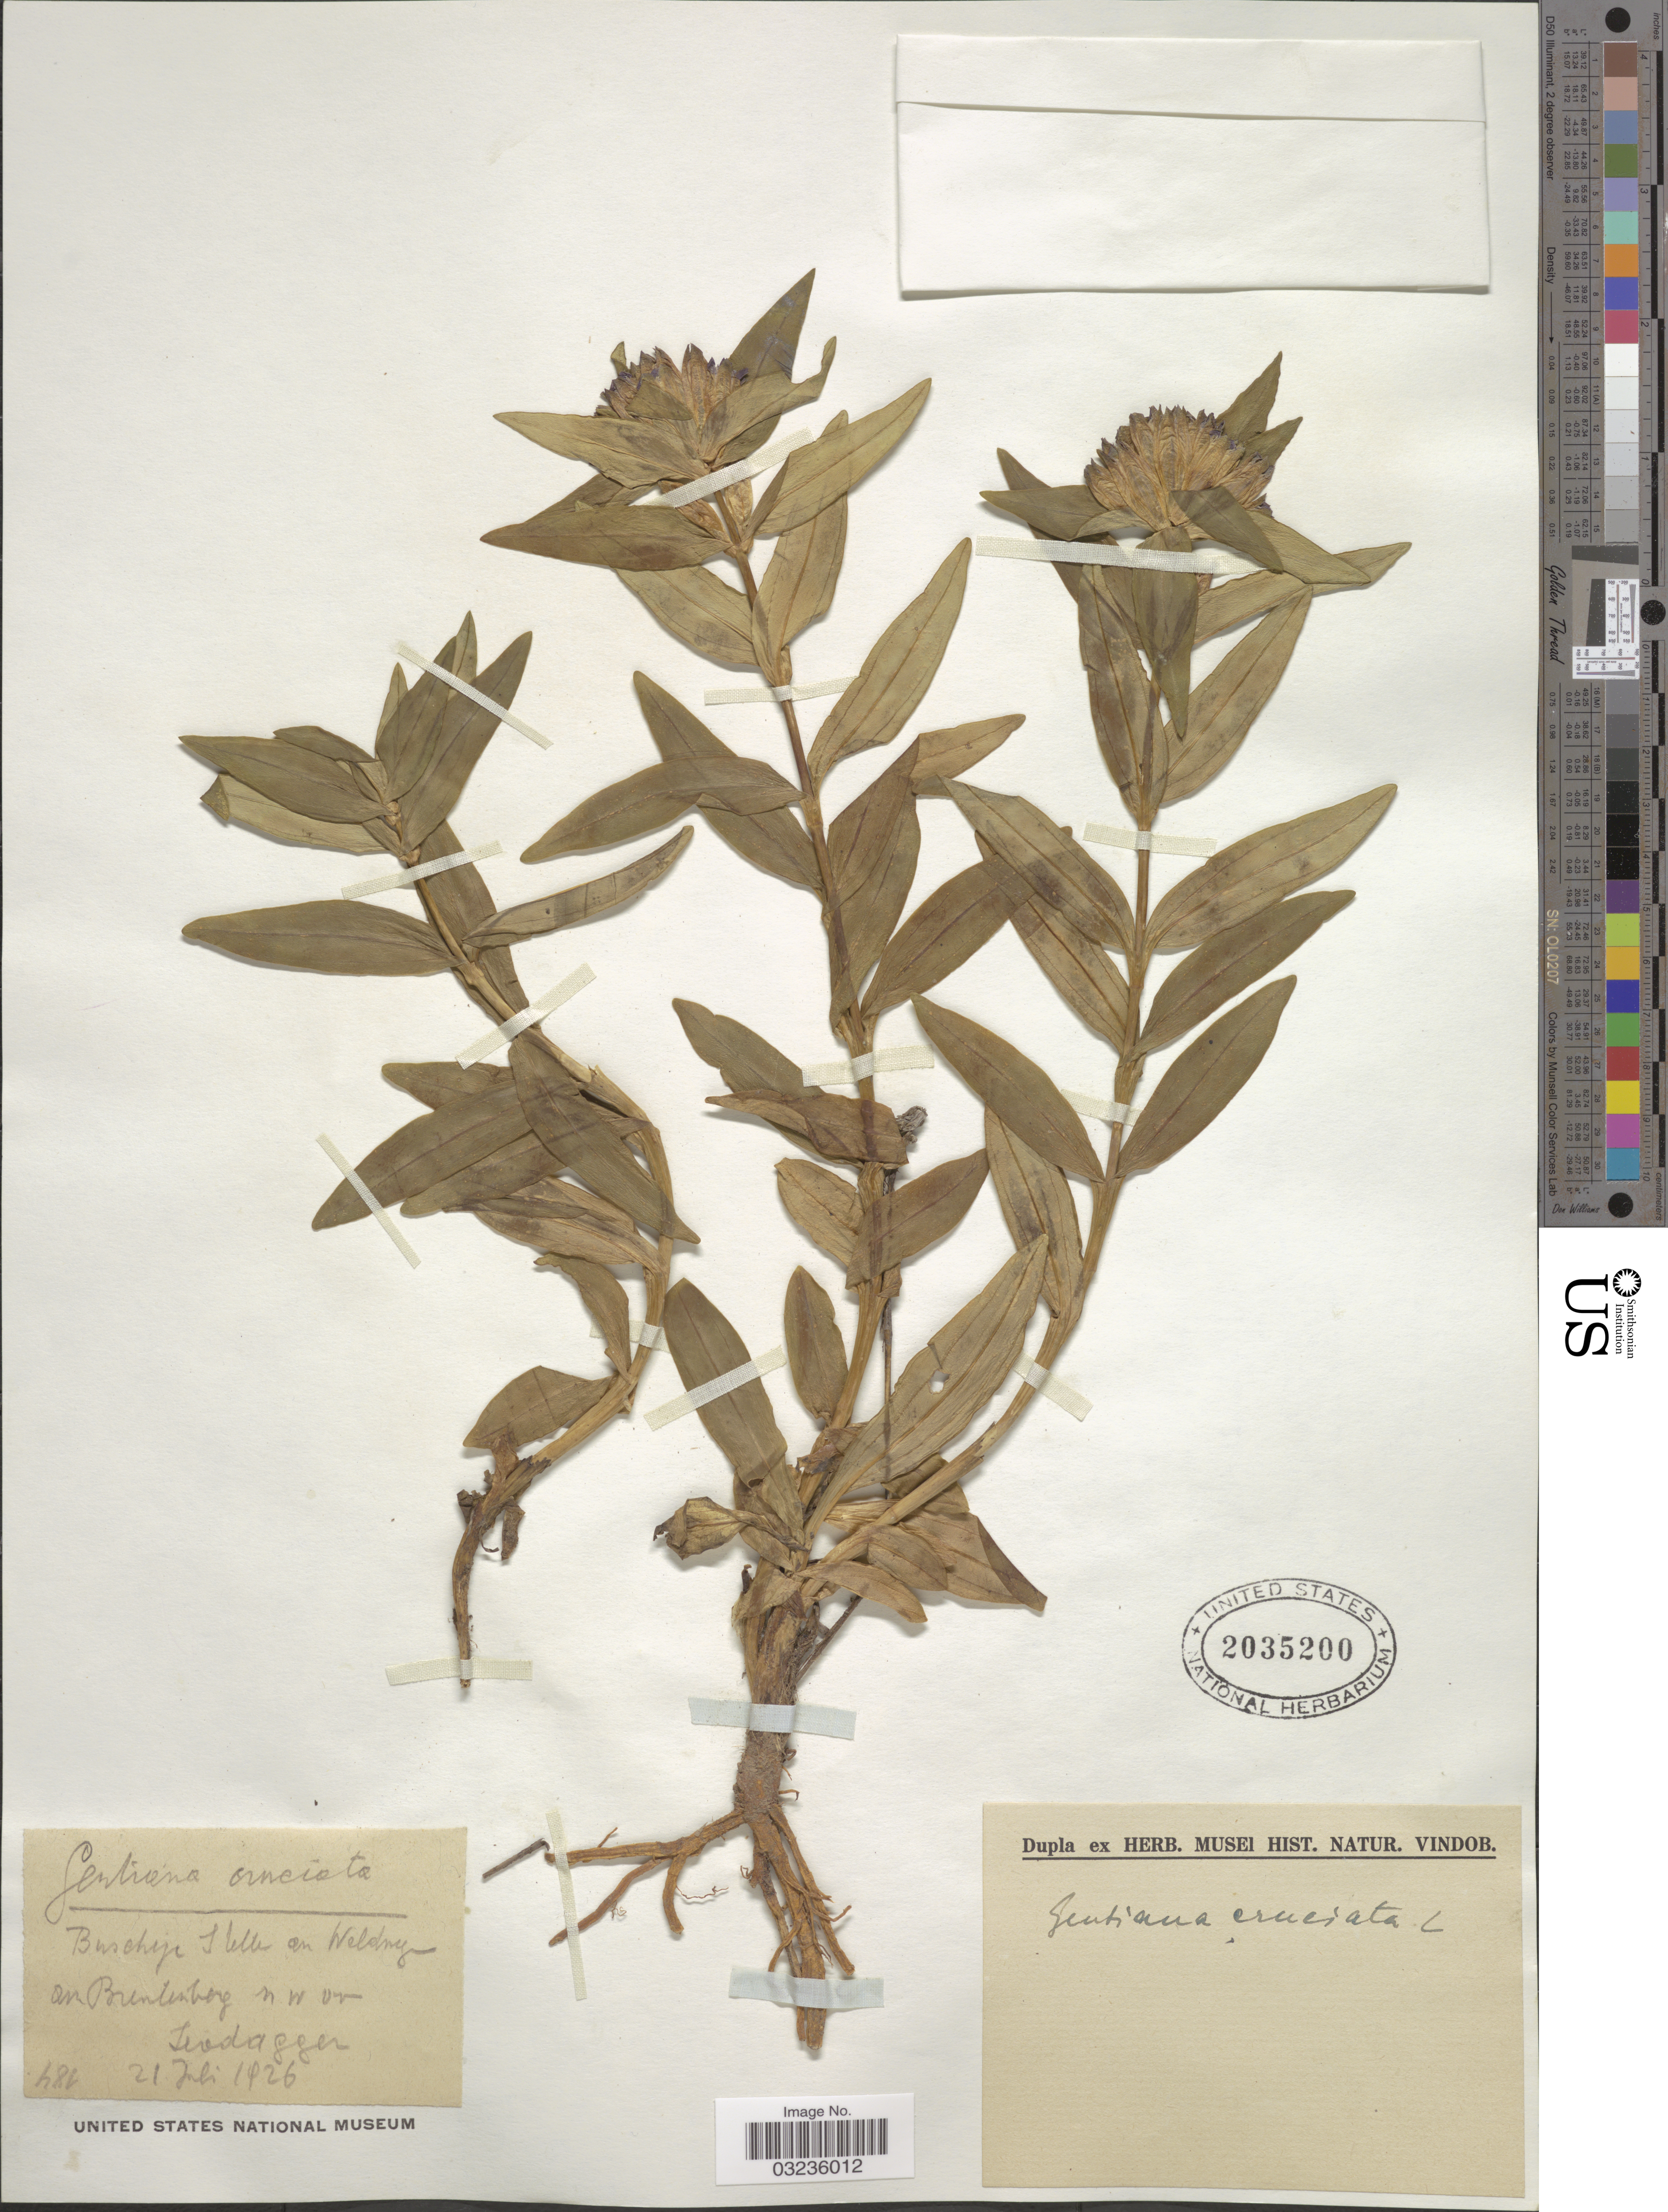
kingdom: Plantae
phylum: Tracheophyta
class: Magnoliopsida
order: Gentianales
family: Gentianaceae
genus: Gentiana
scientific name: Gentiana cruciata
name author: L.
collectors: ex herb. Musei Hist. Natur. Vindob.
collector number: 184?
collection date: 1926-07-21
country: Germany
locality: On Bretenborg nw on Teodagger. [interpreted]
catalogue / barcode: US 2035200